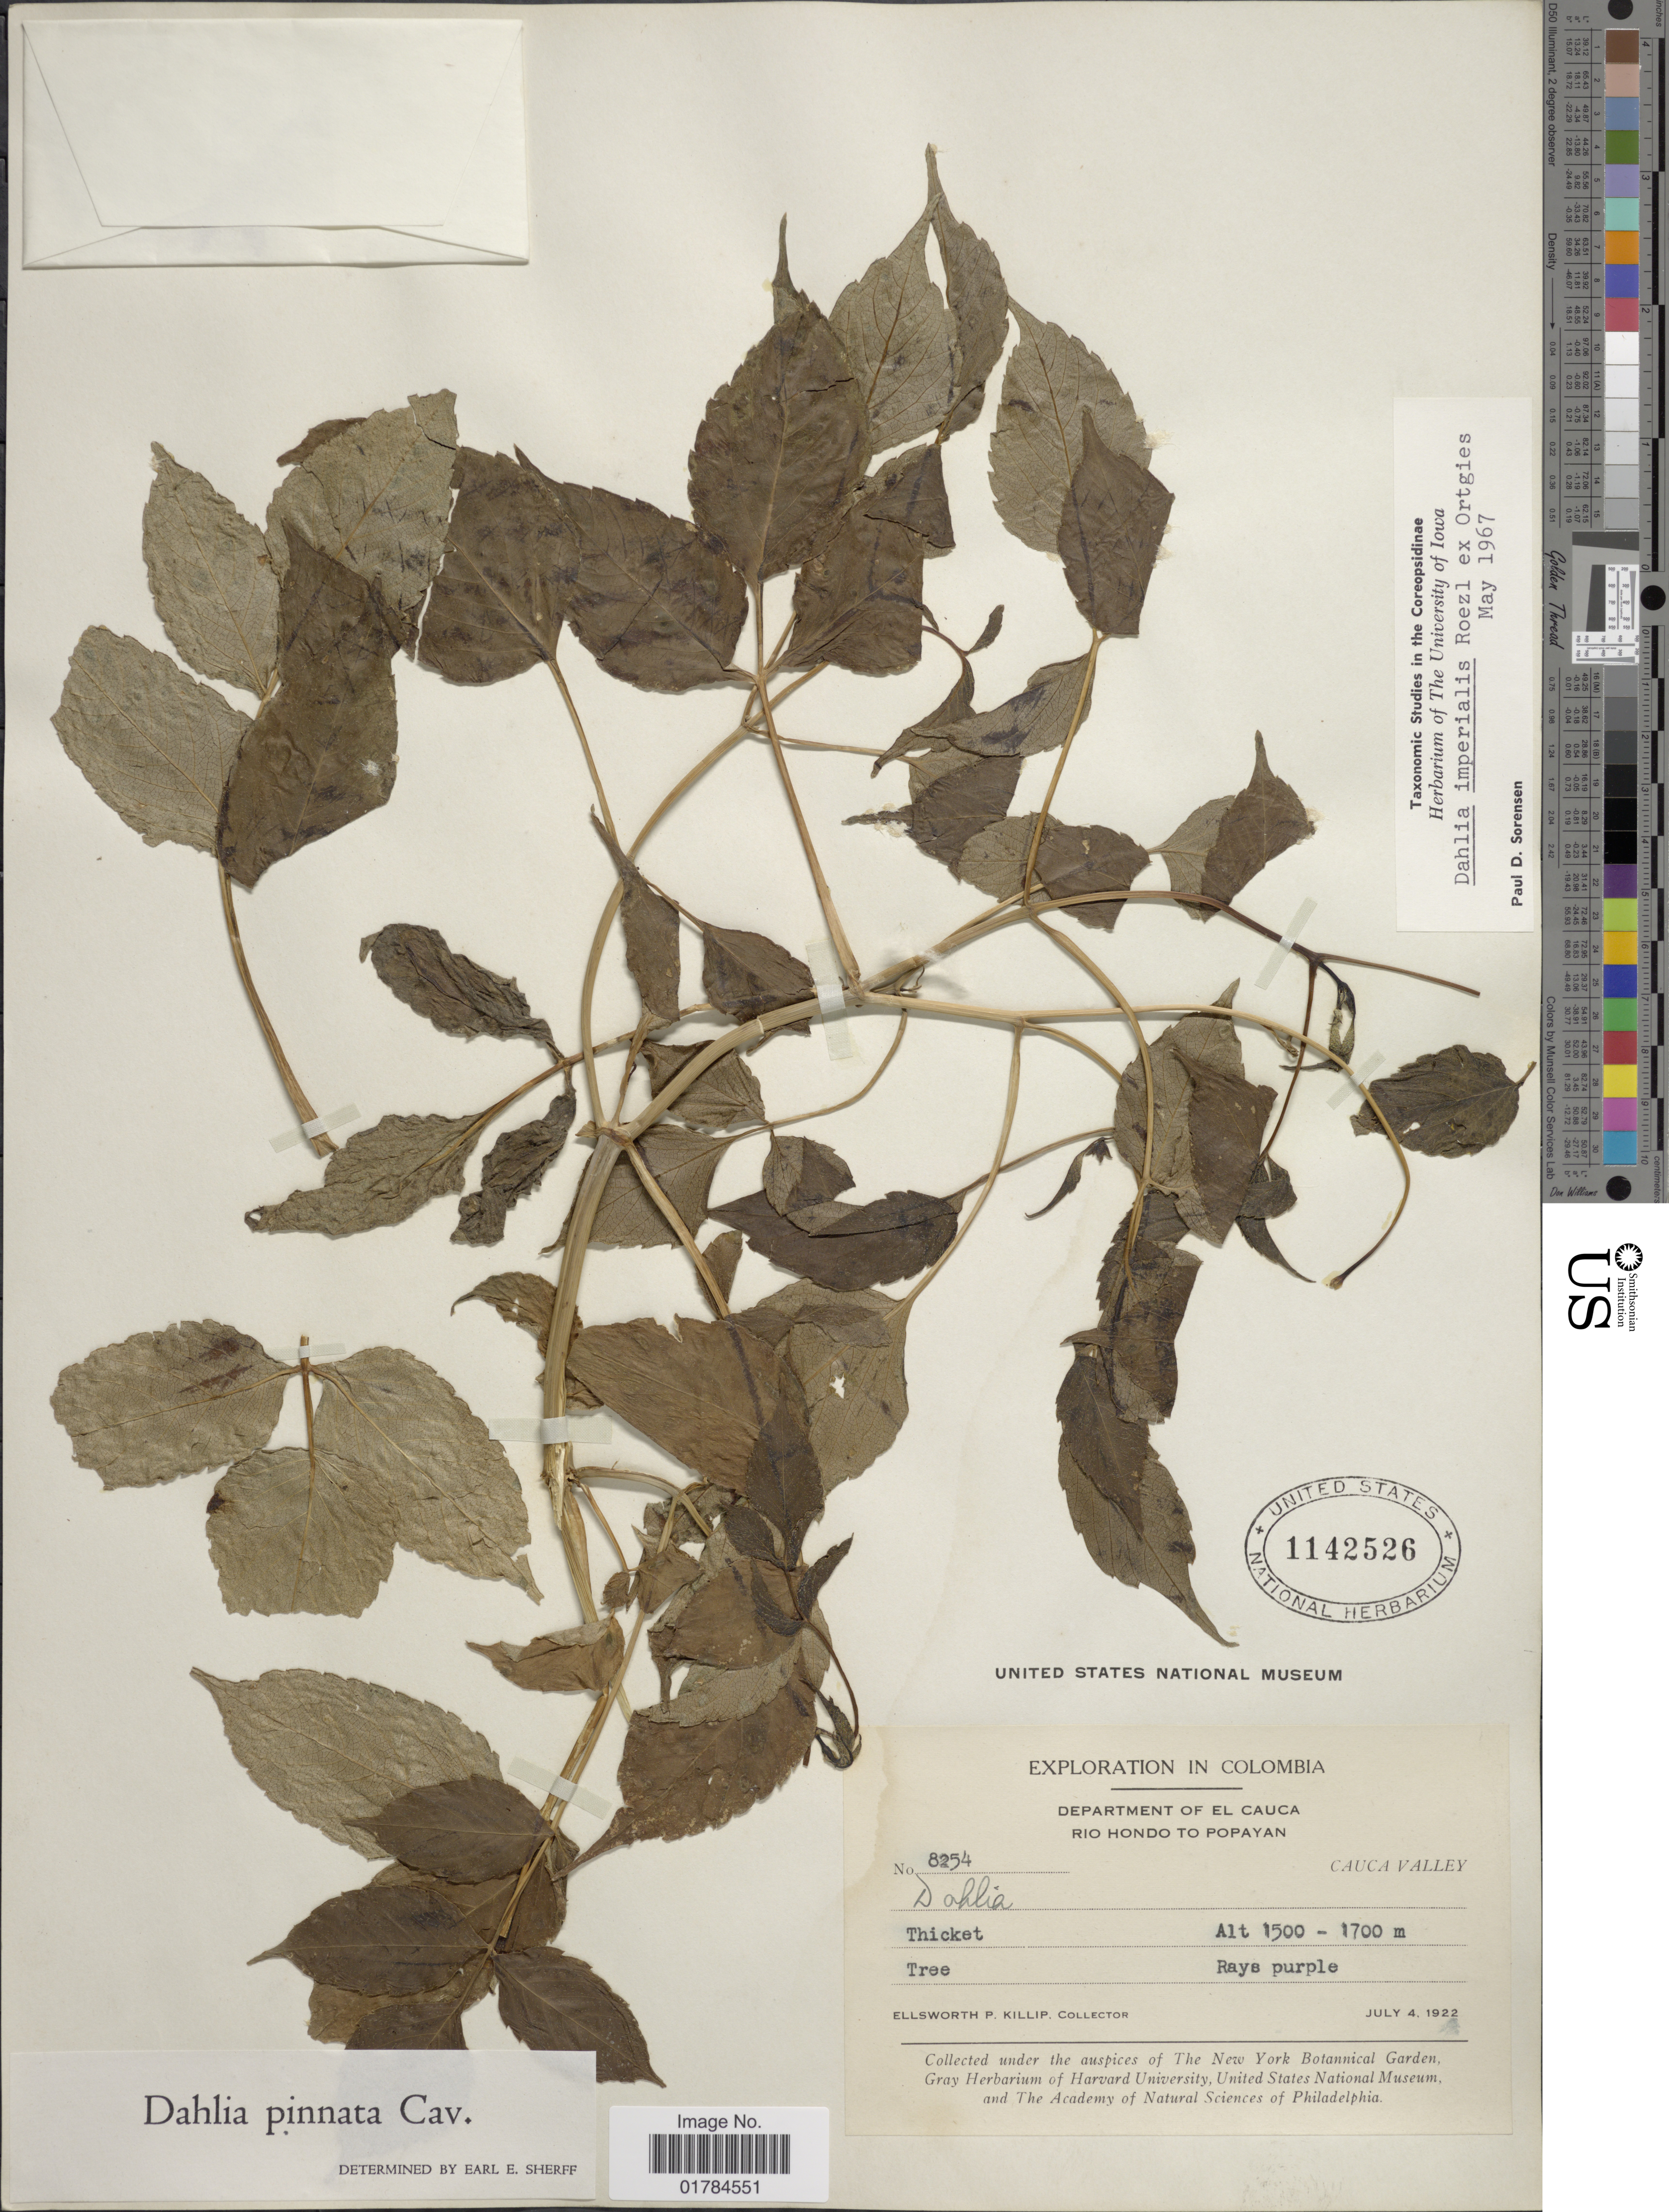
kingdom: Plantae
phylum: Tracheophyta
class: Magnoliopsida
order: Asterales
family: Asteraceae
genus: Dahlia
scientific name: Dahlia imperialis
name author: Roezl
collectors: E. P. Killip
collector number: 8254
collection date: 1922-07-04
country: Colombia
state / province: Cauca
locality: Rio Hondo to Popayan, Cauca Valley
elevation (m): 1500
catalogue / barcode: US 1142526